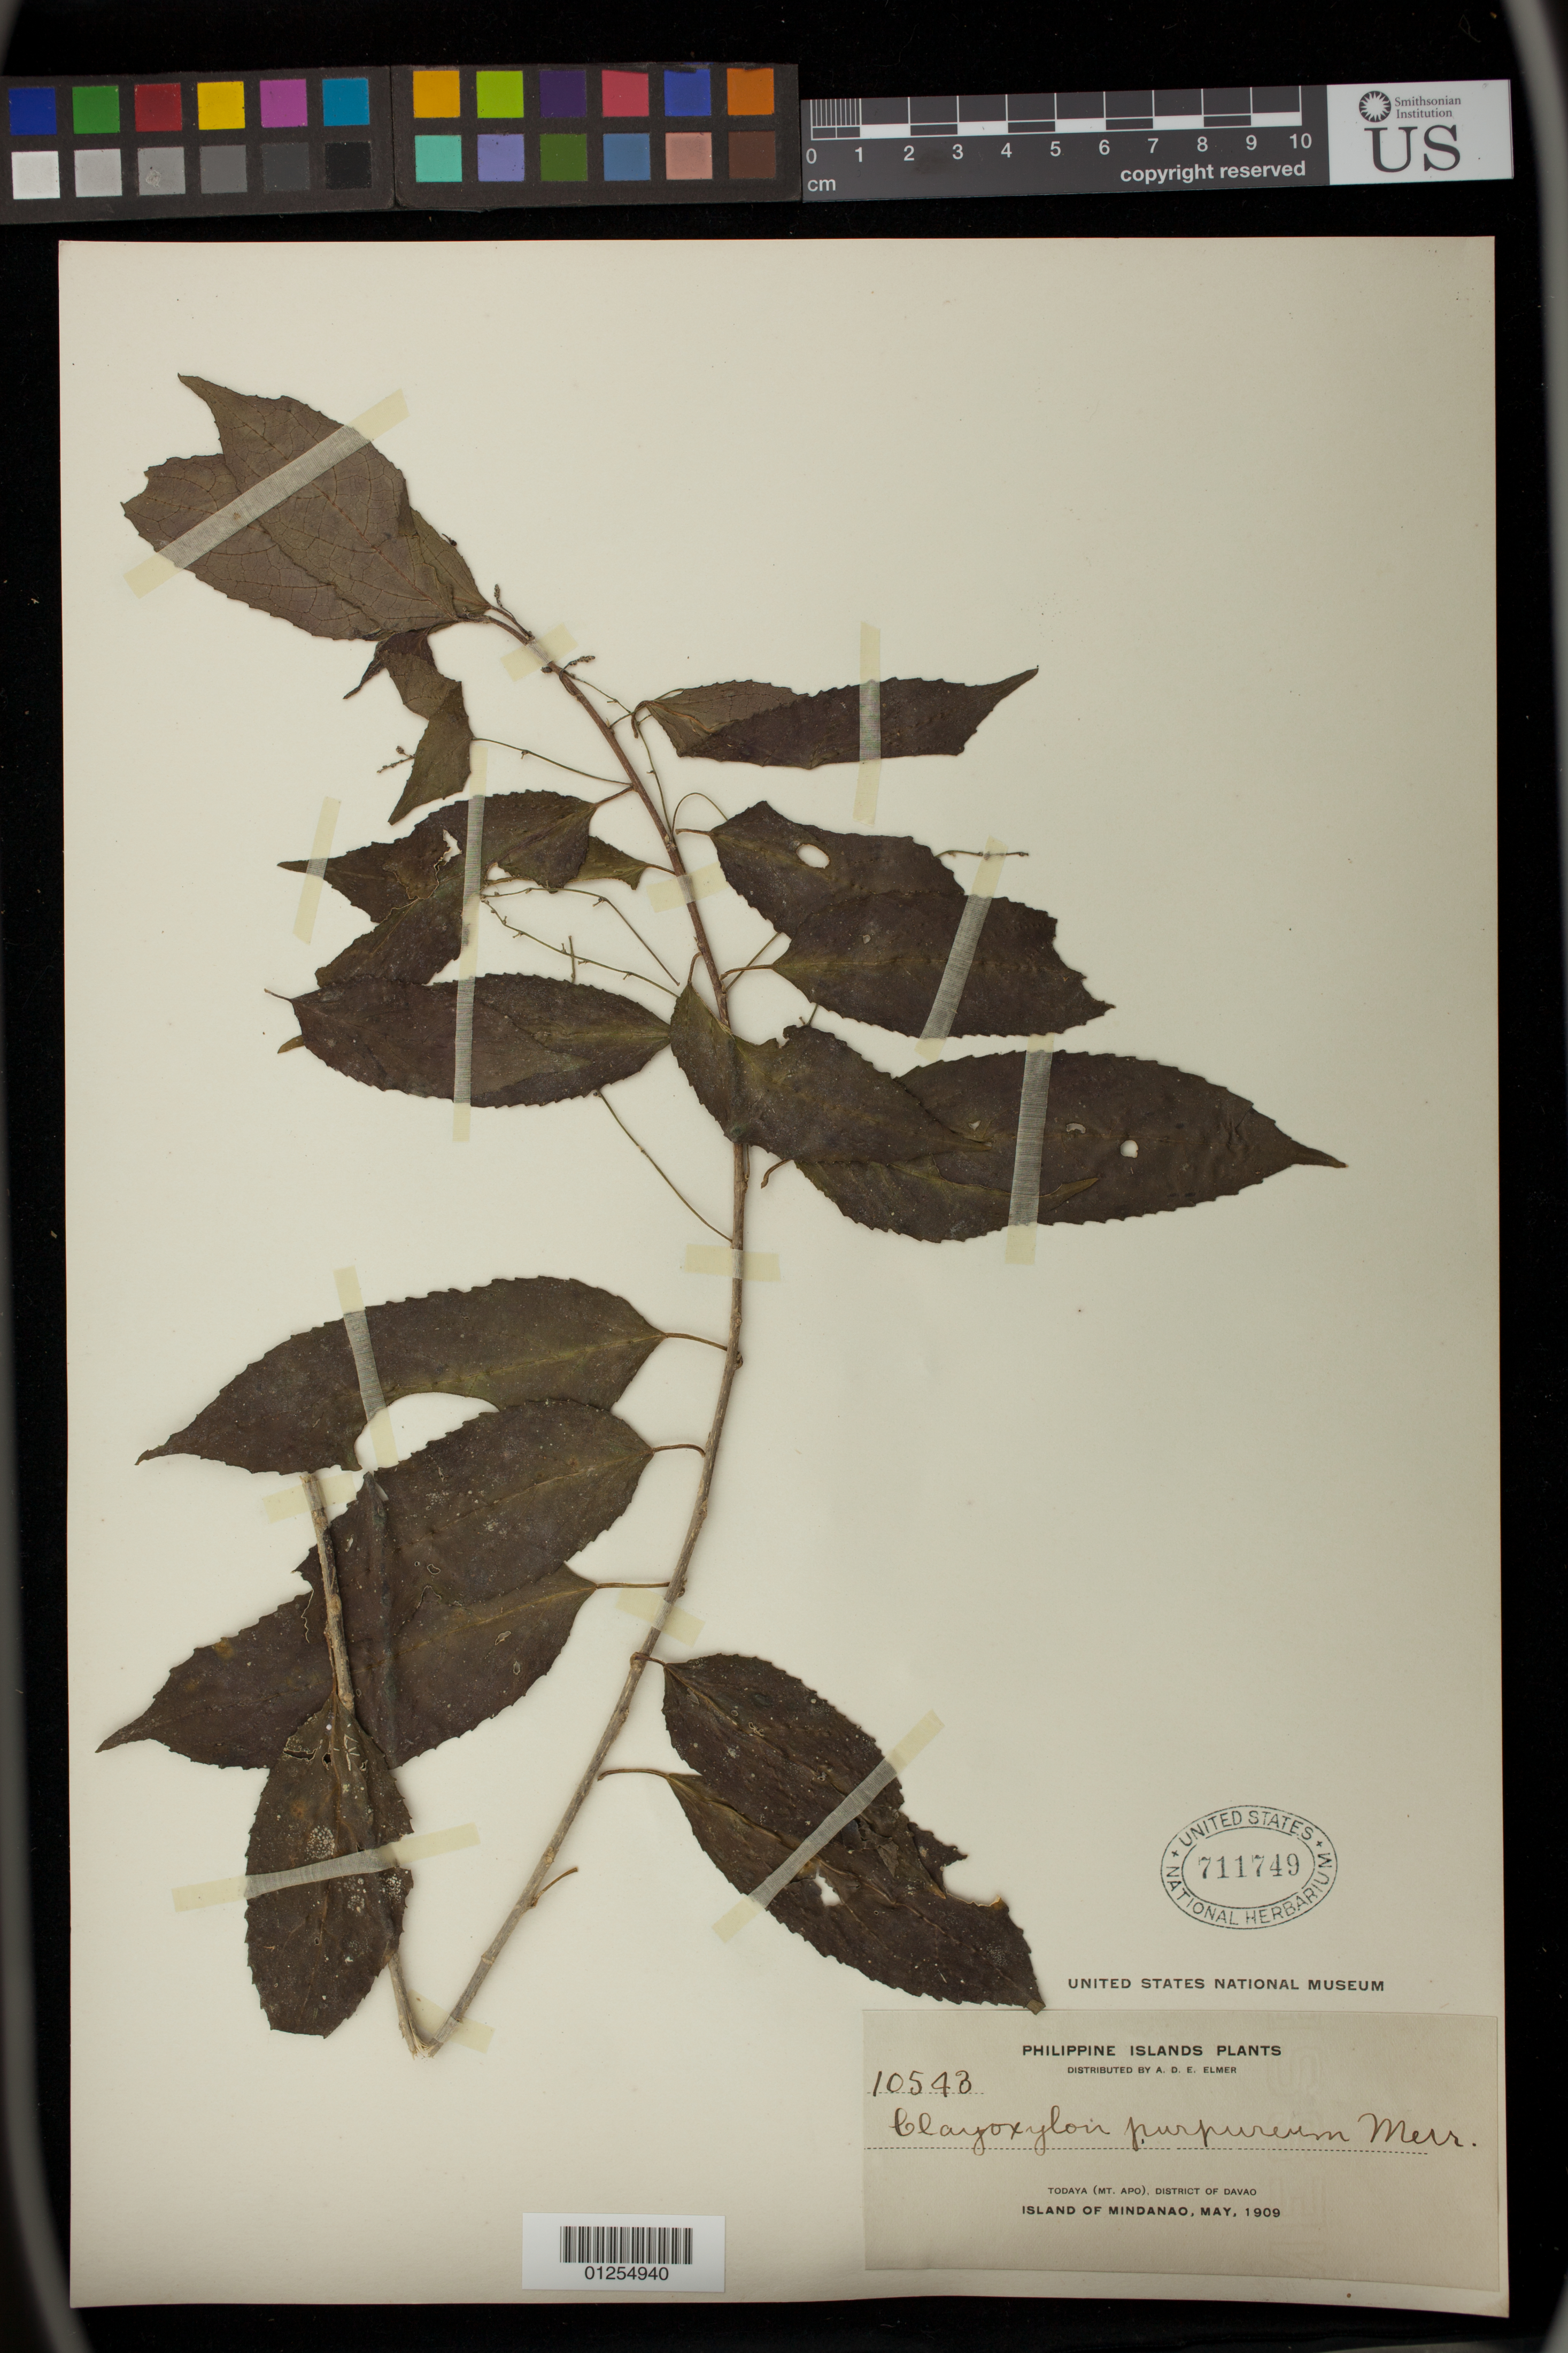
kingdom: Plantae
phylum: Tracheophyta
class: Magnoliopsida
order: Malpighiales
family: Euphorbiaceae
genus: Claoxylon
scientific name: Claoxylon purpureum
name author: Merr.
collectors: A. D. E. Elmer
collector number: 10543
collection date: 1909-05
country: Philippines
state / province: Davao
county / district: Davo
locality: Todaya (Mt. Apo). Island of Mindanao.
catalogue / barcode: US 711749